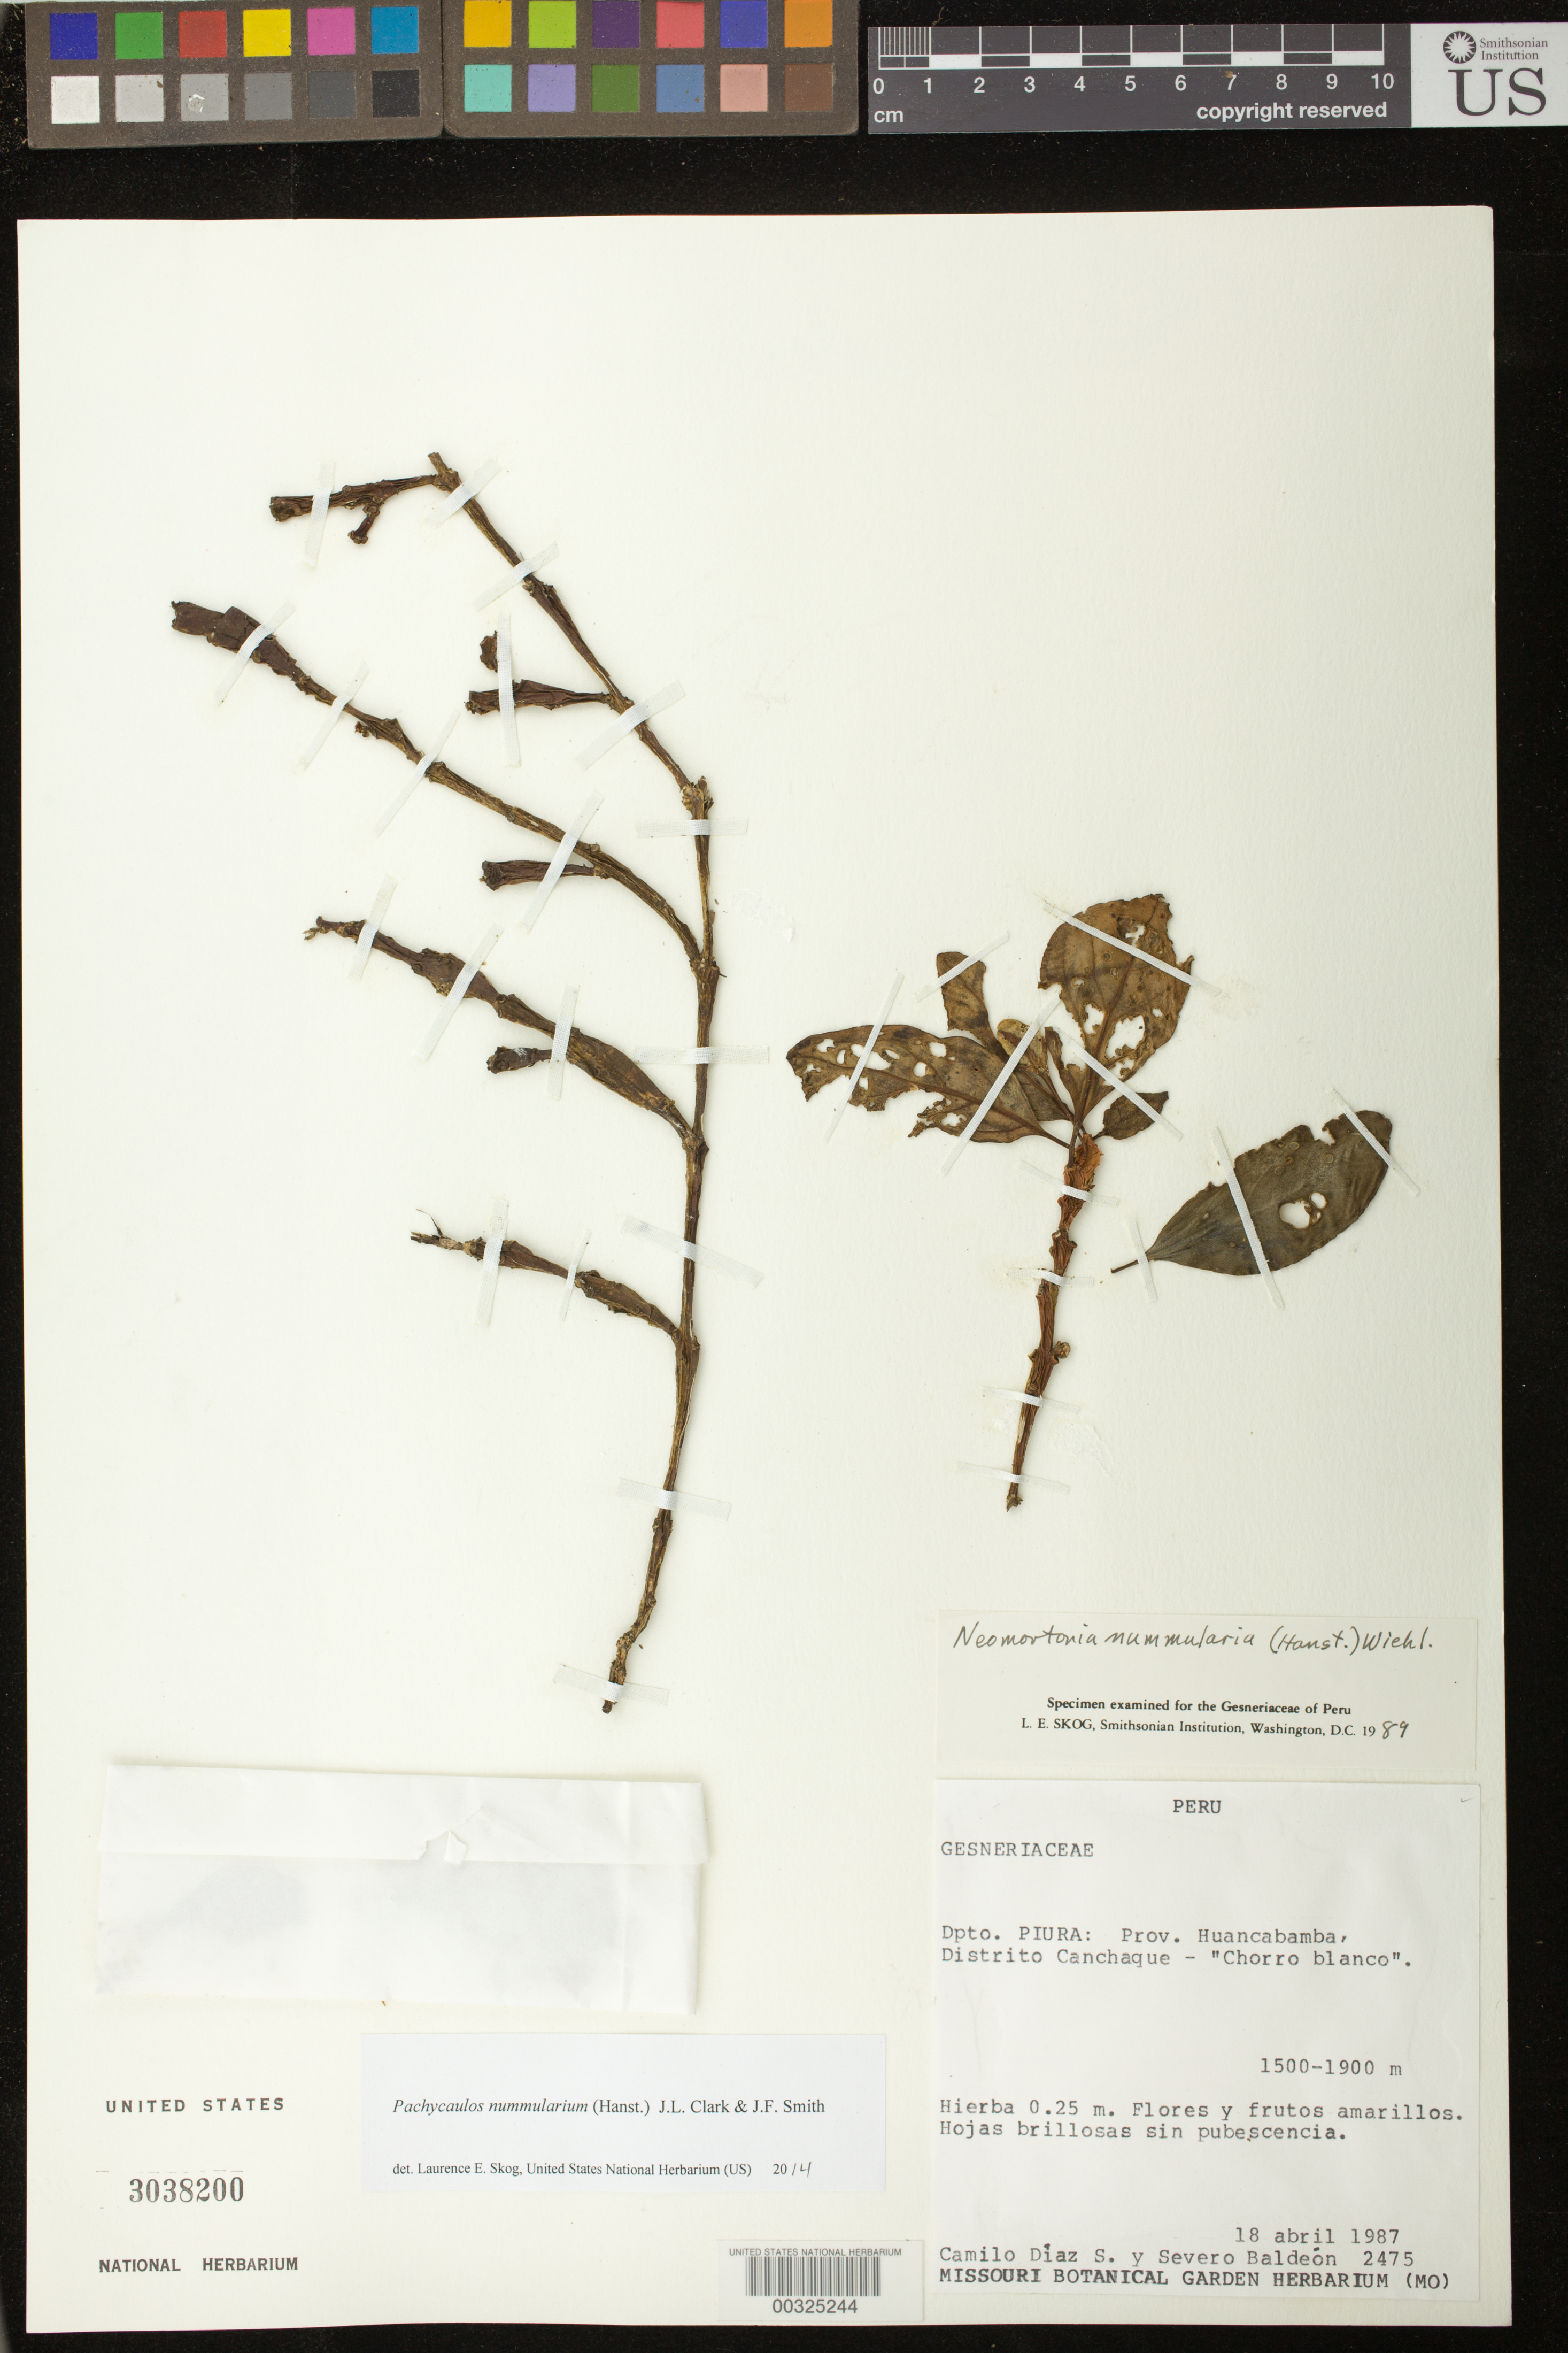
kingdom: Plantae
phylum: Tracheophyta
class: Magnoliopsida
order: Lamiales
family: Gesneriaceae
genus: Pachycaulos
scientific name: Pachycaulos huancabambae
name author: J.L. Clark & Moonlight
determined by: Clark, J. L., (SEL), The Marie Selby Botanical Garden (UNITED STATES)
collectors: C. Díaz S. & S. Baldeón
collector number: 2475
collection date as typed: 18 Apr 1987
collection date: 1987-04-18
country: Peru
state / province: Piura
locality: Prov. Huancabamba, Dtto. Canchaque; "Chorro blanco"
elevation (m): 1500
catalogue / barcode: US 3038200